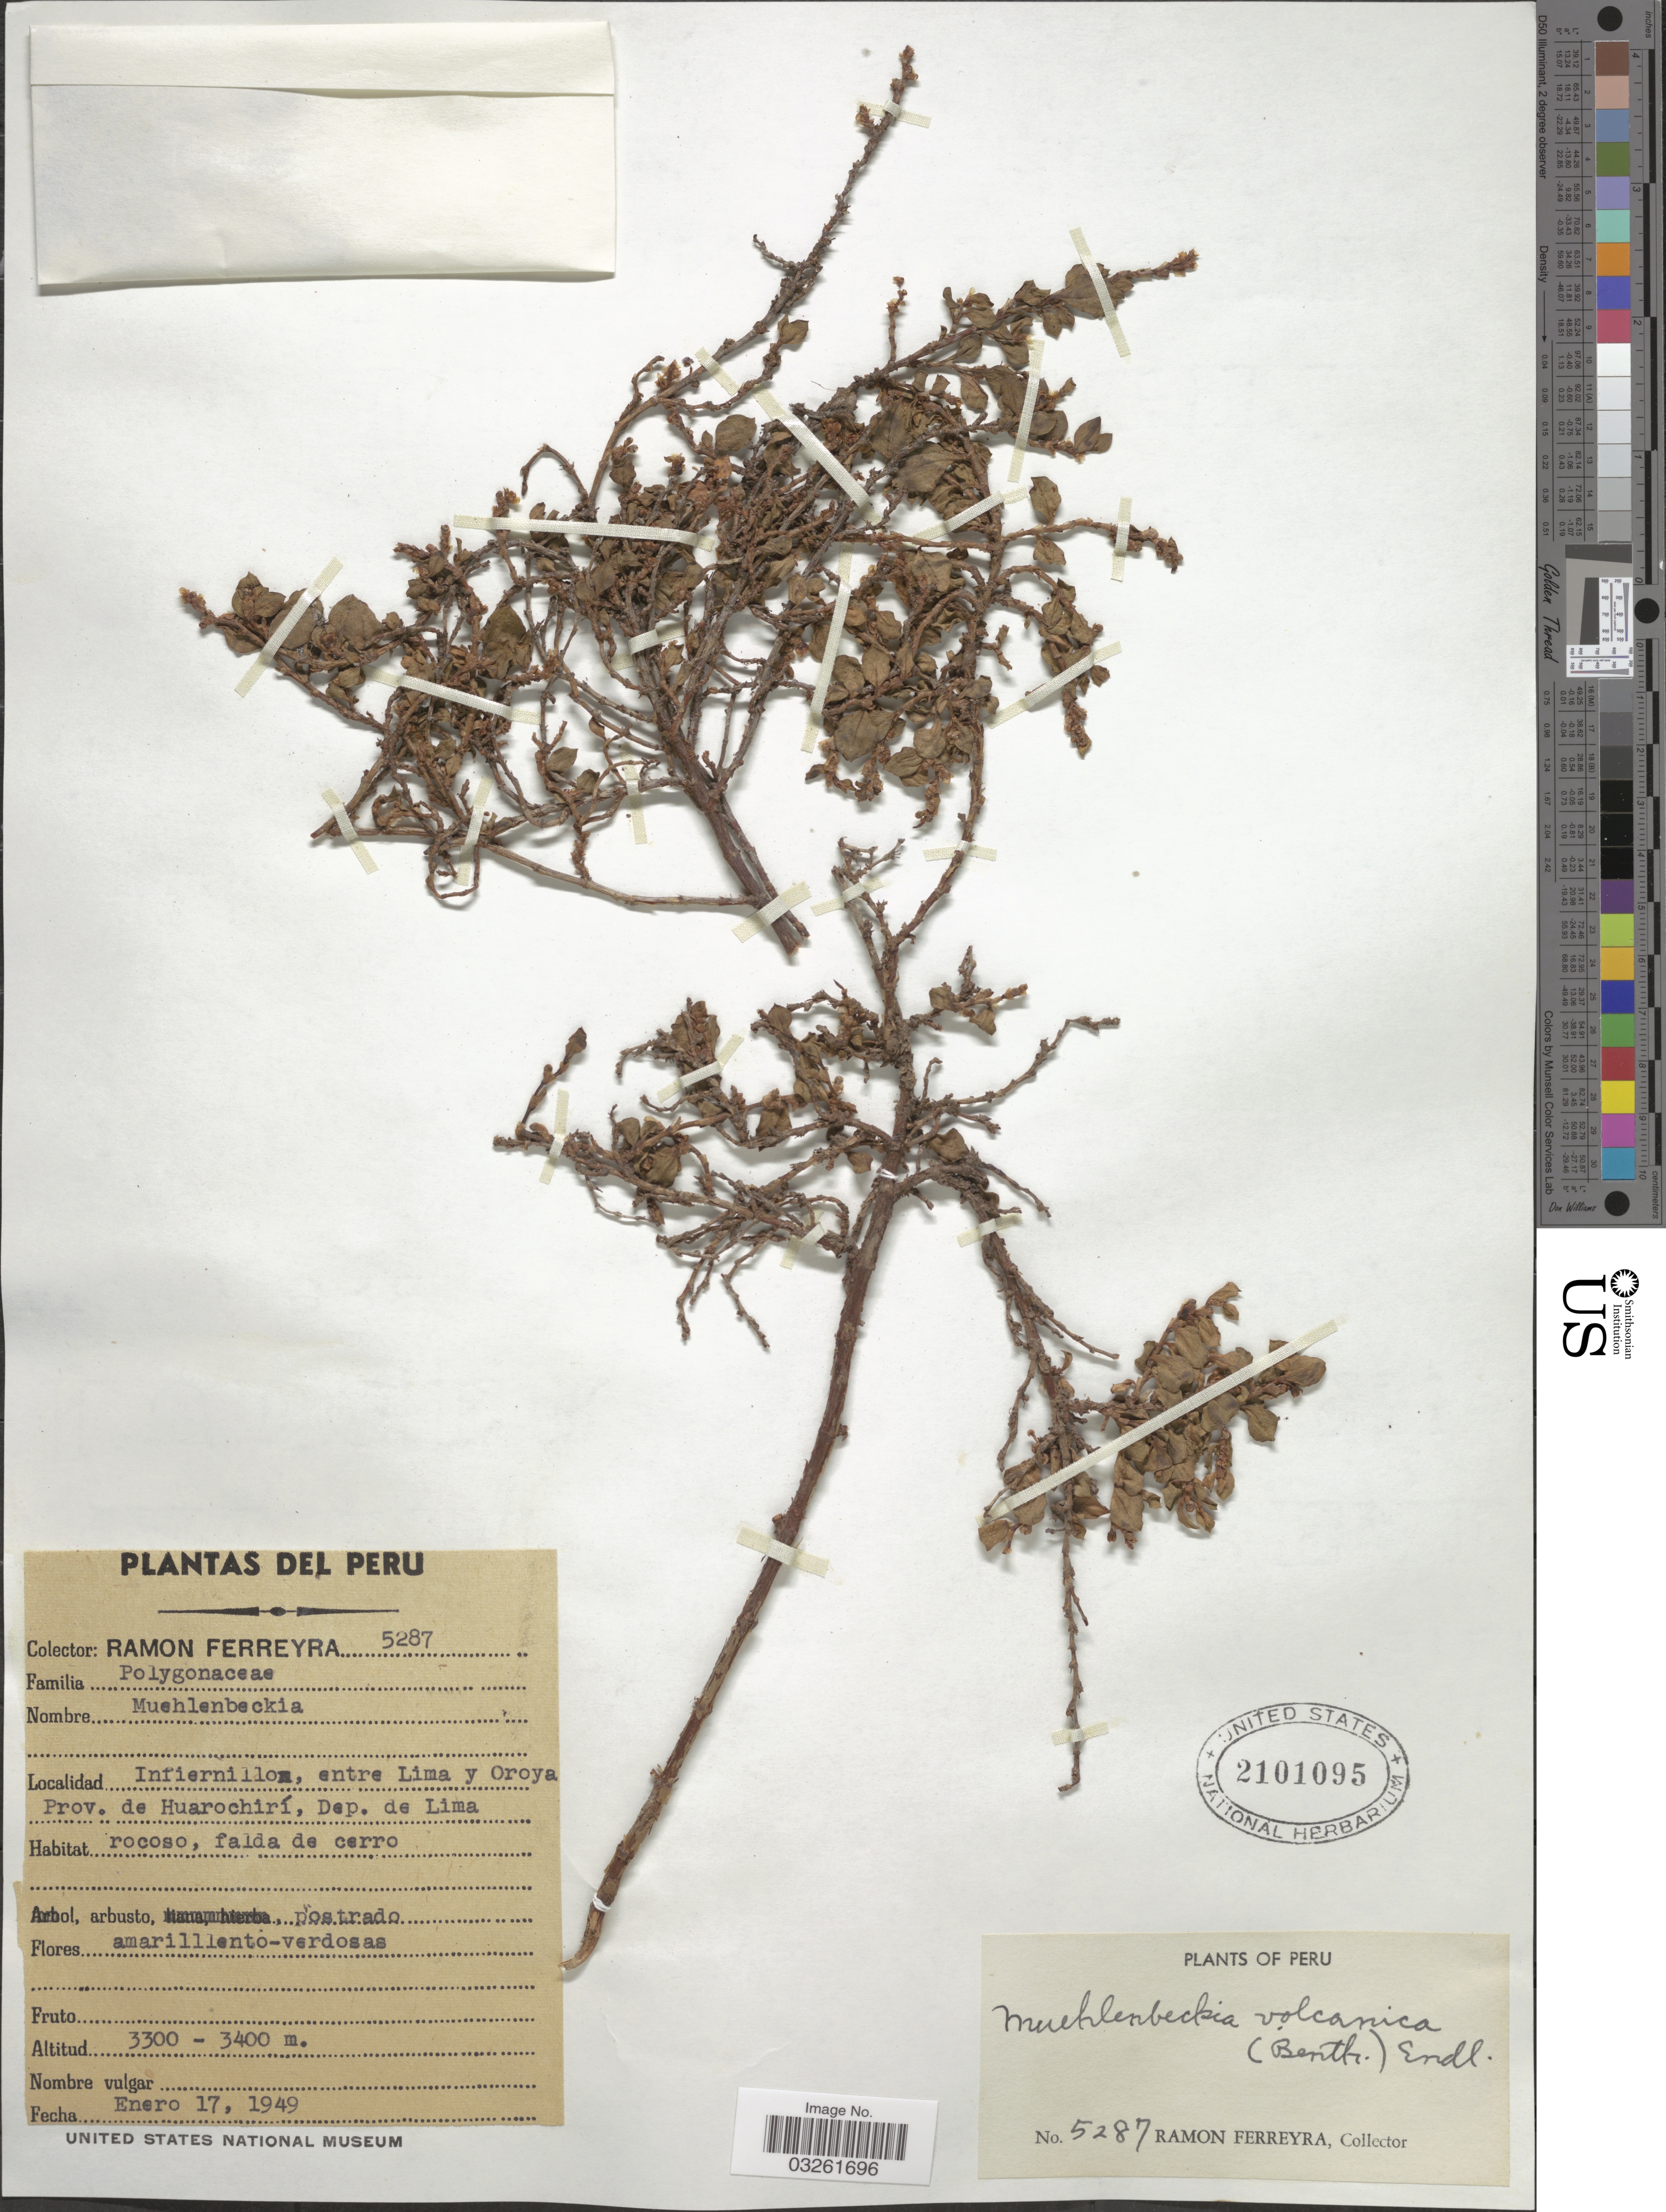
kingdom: Plantae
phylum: Tracheophyta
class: Magnoliopsida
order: Caryophyllales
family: Polygonaceae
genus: Muehlenbeckia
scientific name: Muehlenbeckia volcanica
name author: (Benth.) Endl.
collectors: R. A. Ferreyra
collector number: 5287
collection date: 1949-01-17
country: Peru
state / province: Lima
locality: Infiernillo, entre Lima y Oroya. Prov. de Huarochirí, Dep. de Lima.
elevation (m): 3300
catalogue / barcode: US 2101095